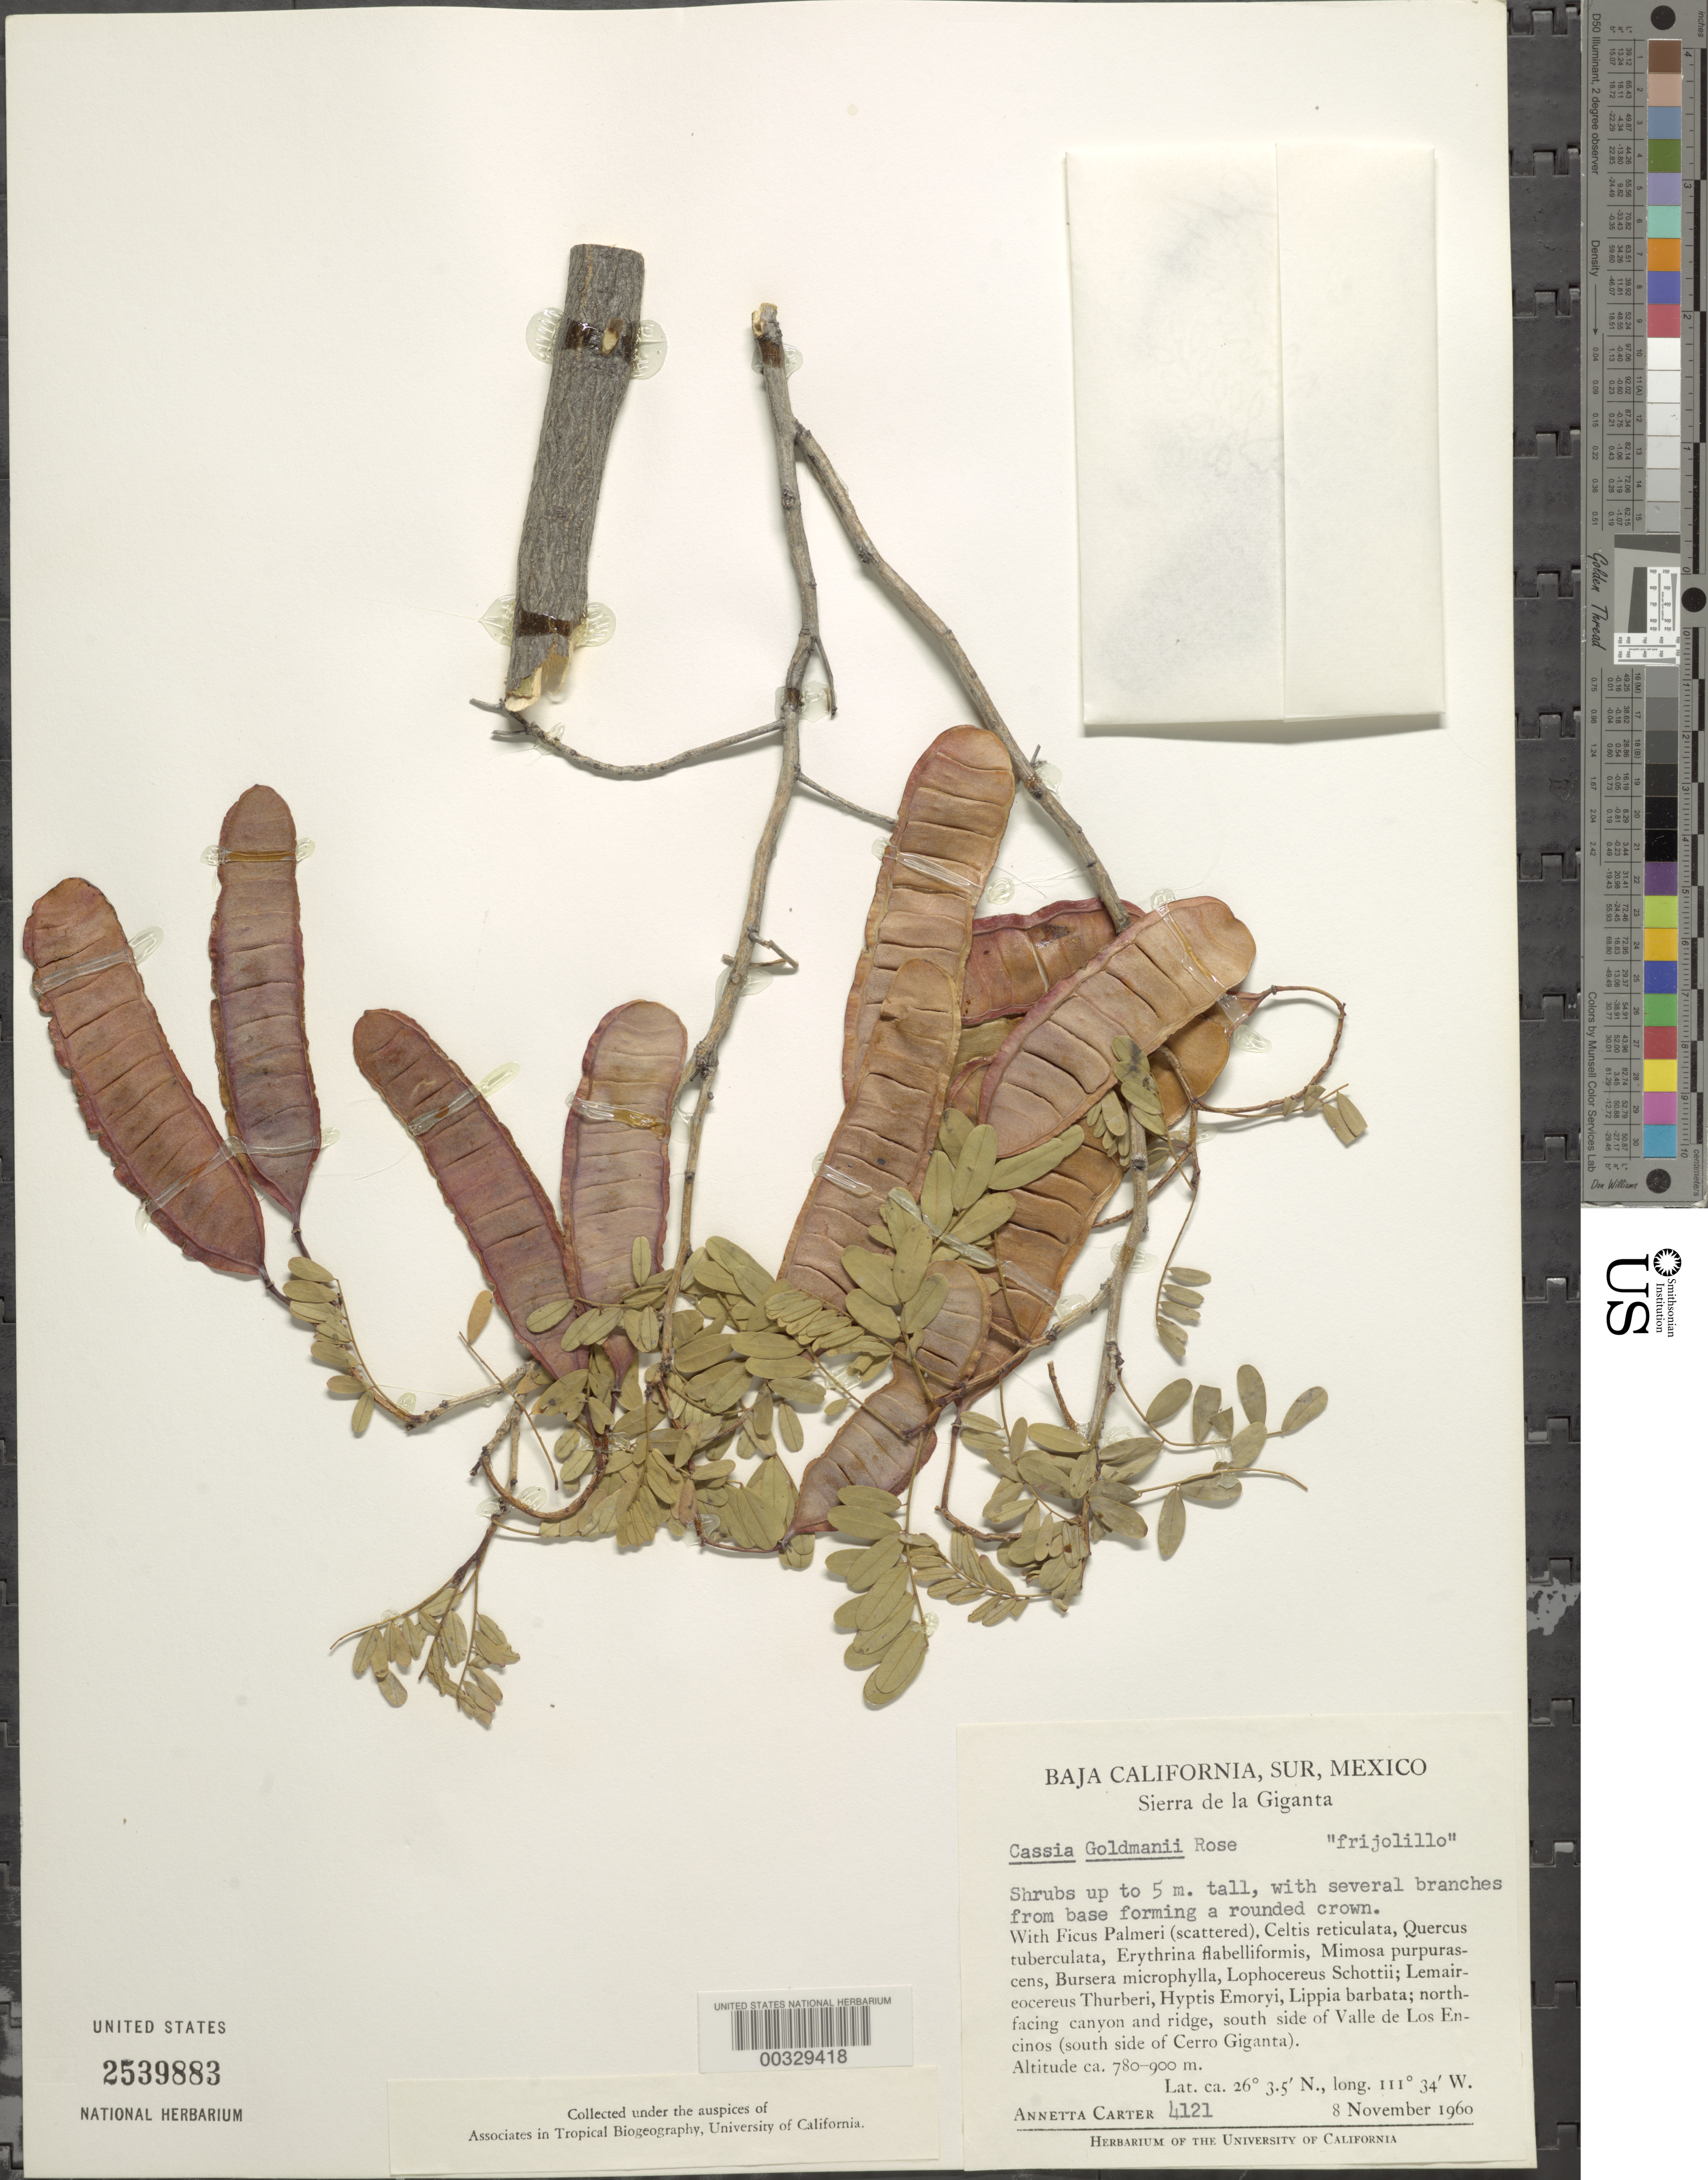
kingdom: Plantae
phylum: Tracheophyta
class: Magnoliopsida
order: Fabales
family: Fabaceae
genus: Senna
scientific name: Senna polyantha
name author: (Coll) H.S. Irwin & Barneby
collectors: A. M. Carter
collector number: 4121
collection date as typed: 08 Nov 1960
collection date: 1960-11-08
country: Mexico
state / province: Baja California Sur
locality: S side of Valle de Los Encinos (S side of Cerro Giganta)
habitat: N facing canyon and ridge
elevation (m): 780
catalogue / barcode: US 2539883